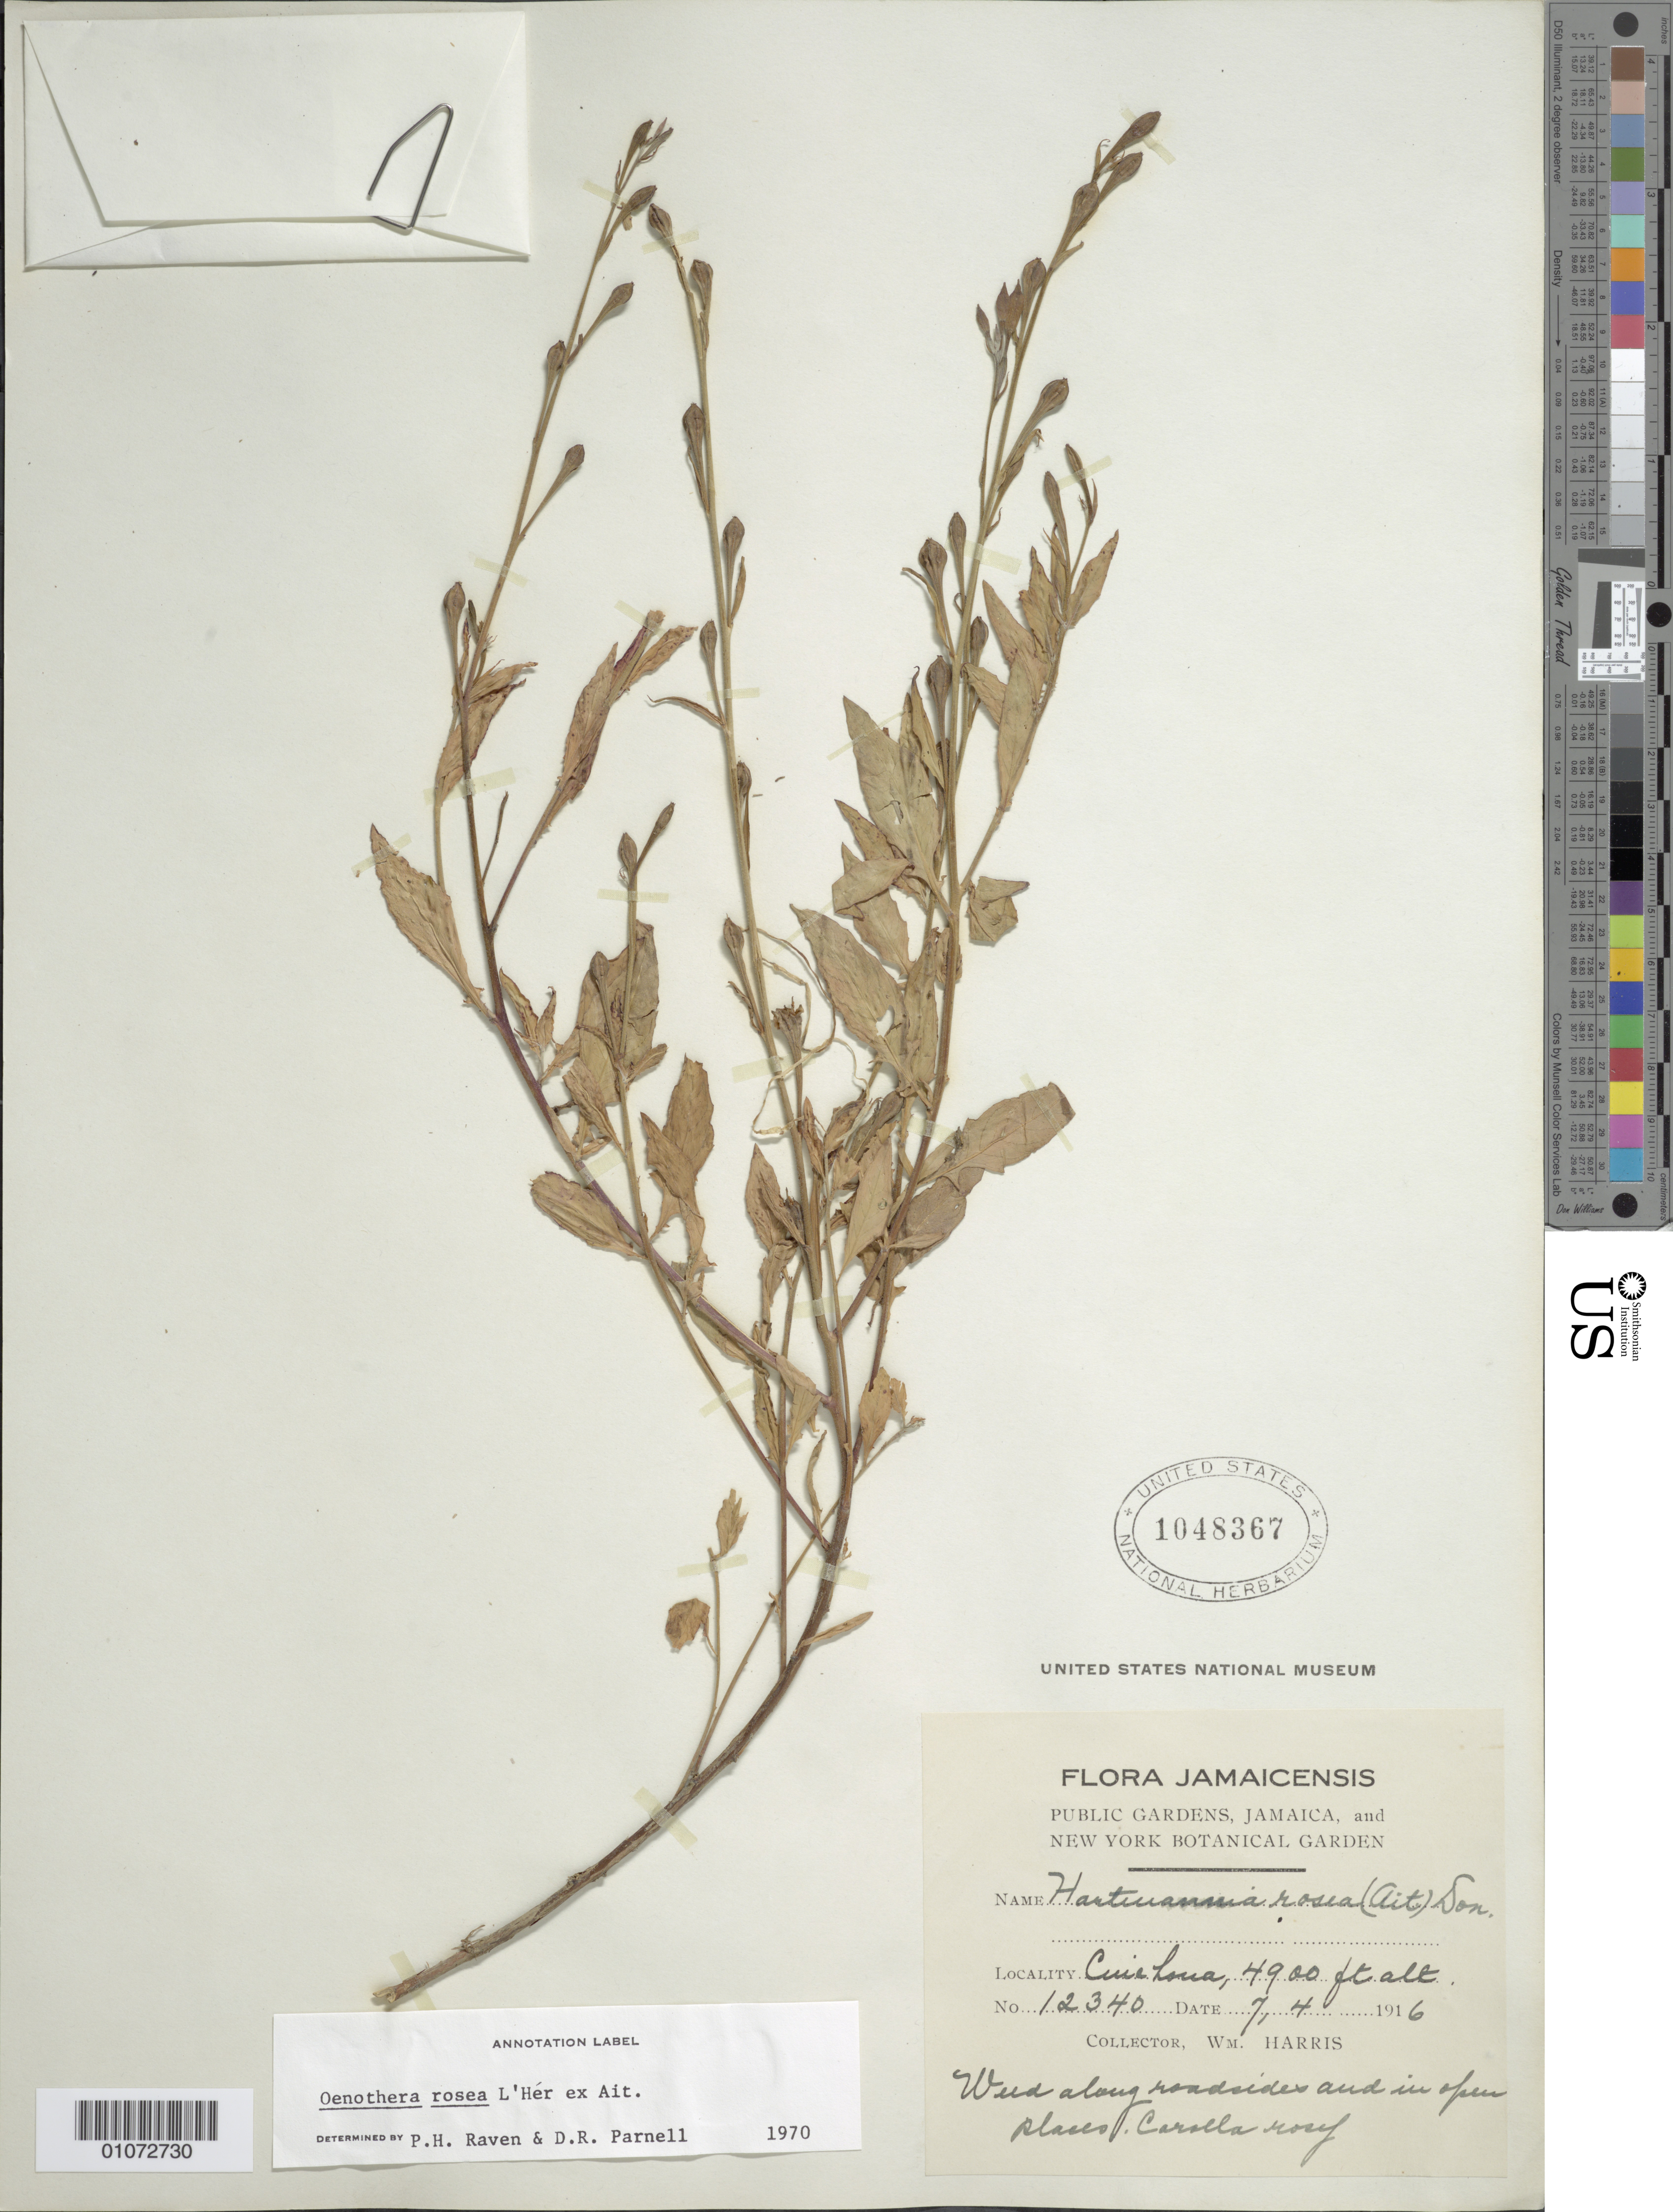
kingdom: Plantae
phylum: Tracheophyta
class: Magnoliopsida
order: Myrtales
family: Onagraceae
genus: Oenothera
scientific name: Oenothera rosea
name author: L'Hér. ex Aiton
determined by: Raven, P. H.; Parnell, D. R.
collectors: W. Harris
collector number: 12340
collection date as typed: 07 Apr 1916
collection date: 1916-04-07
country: Jamaica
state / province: Saint Andrew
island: Jamaica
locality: Cinchona. Weed along roadsides and in open places.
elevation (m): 1494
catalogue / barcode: US 1048367